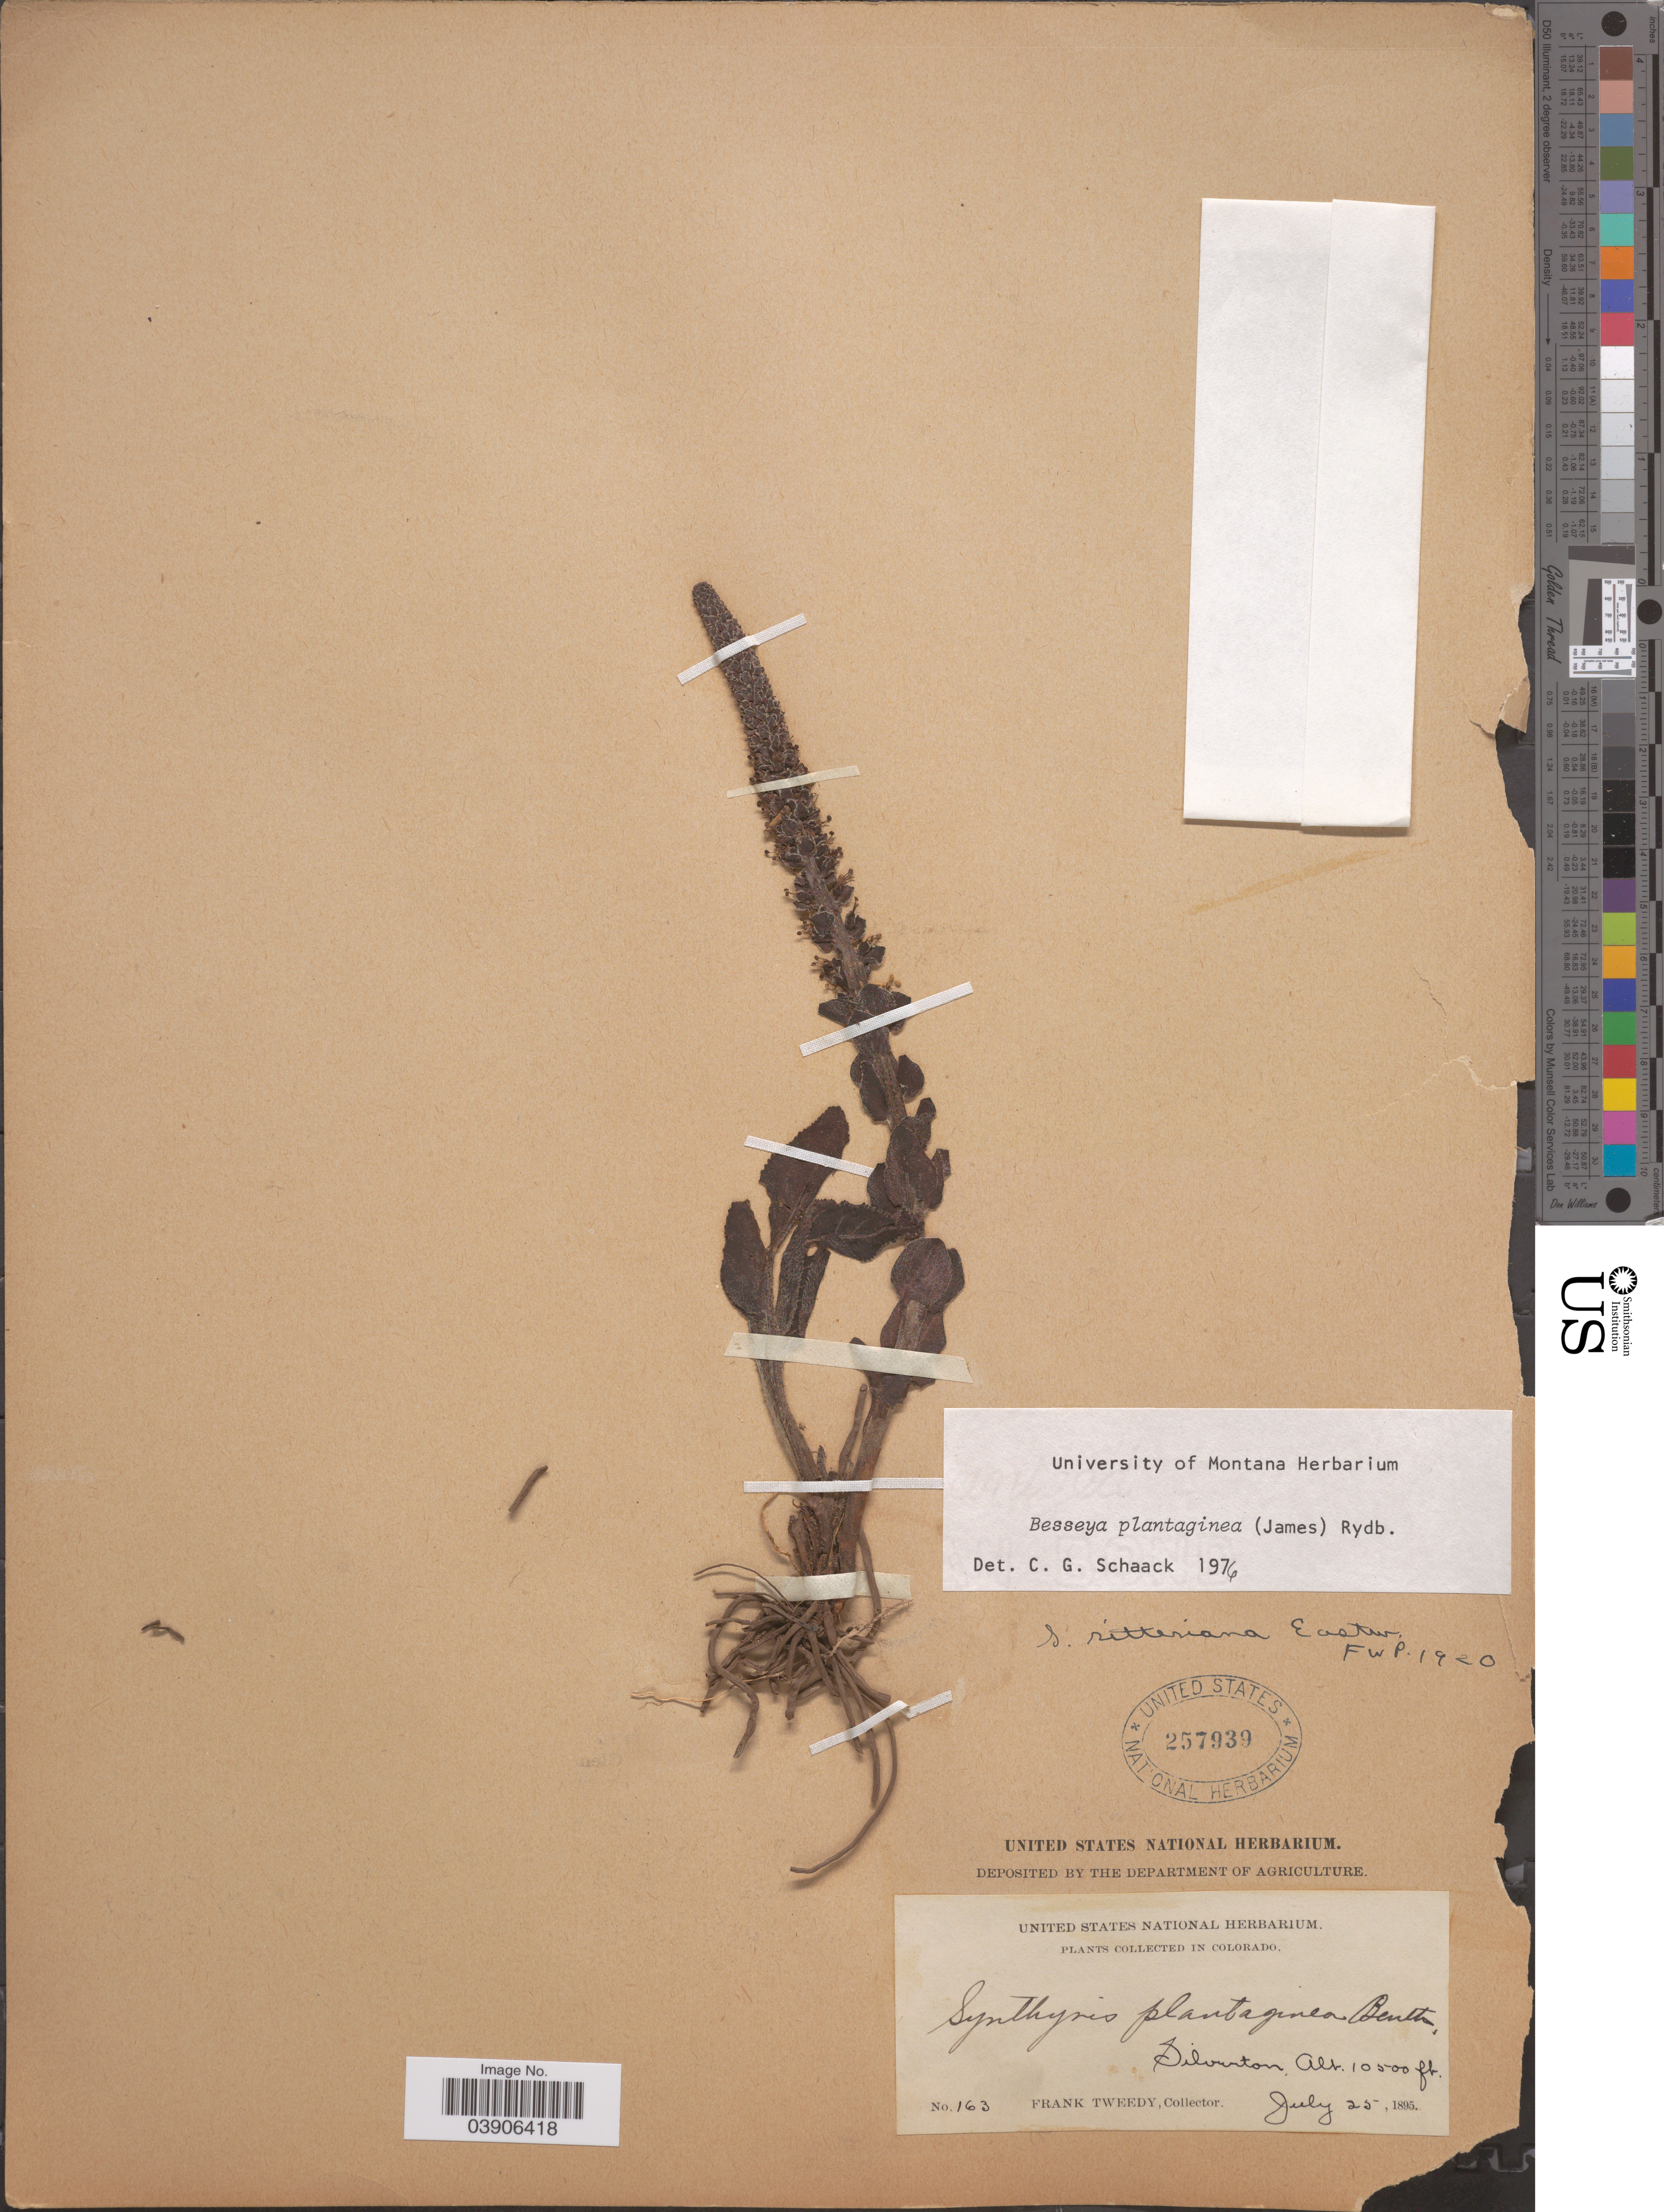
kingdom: Plantae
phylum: Tracheophyta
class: Magnoliopsida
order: Lamiales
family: Plantaginaceae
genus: Synthyris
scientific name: Synthyris plantaginea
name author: (E. James) Benth.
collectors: F. Tweedy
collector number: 163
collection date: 1895-07-25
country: United States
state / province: Colorado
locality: Silverton.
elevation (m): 3200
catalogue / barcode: US 257939